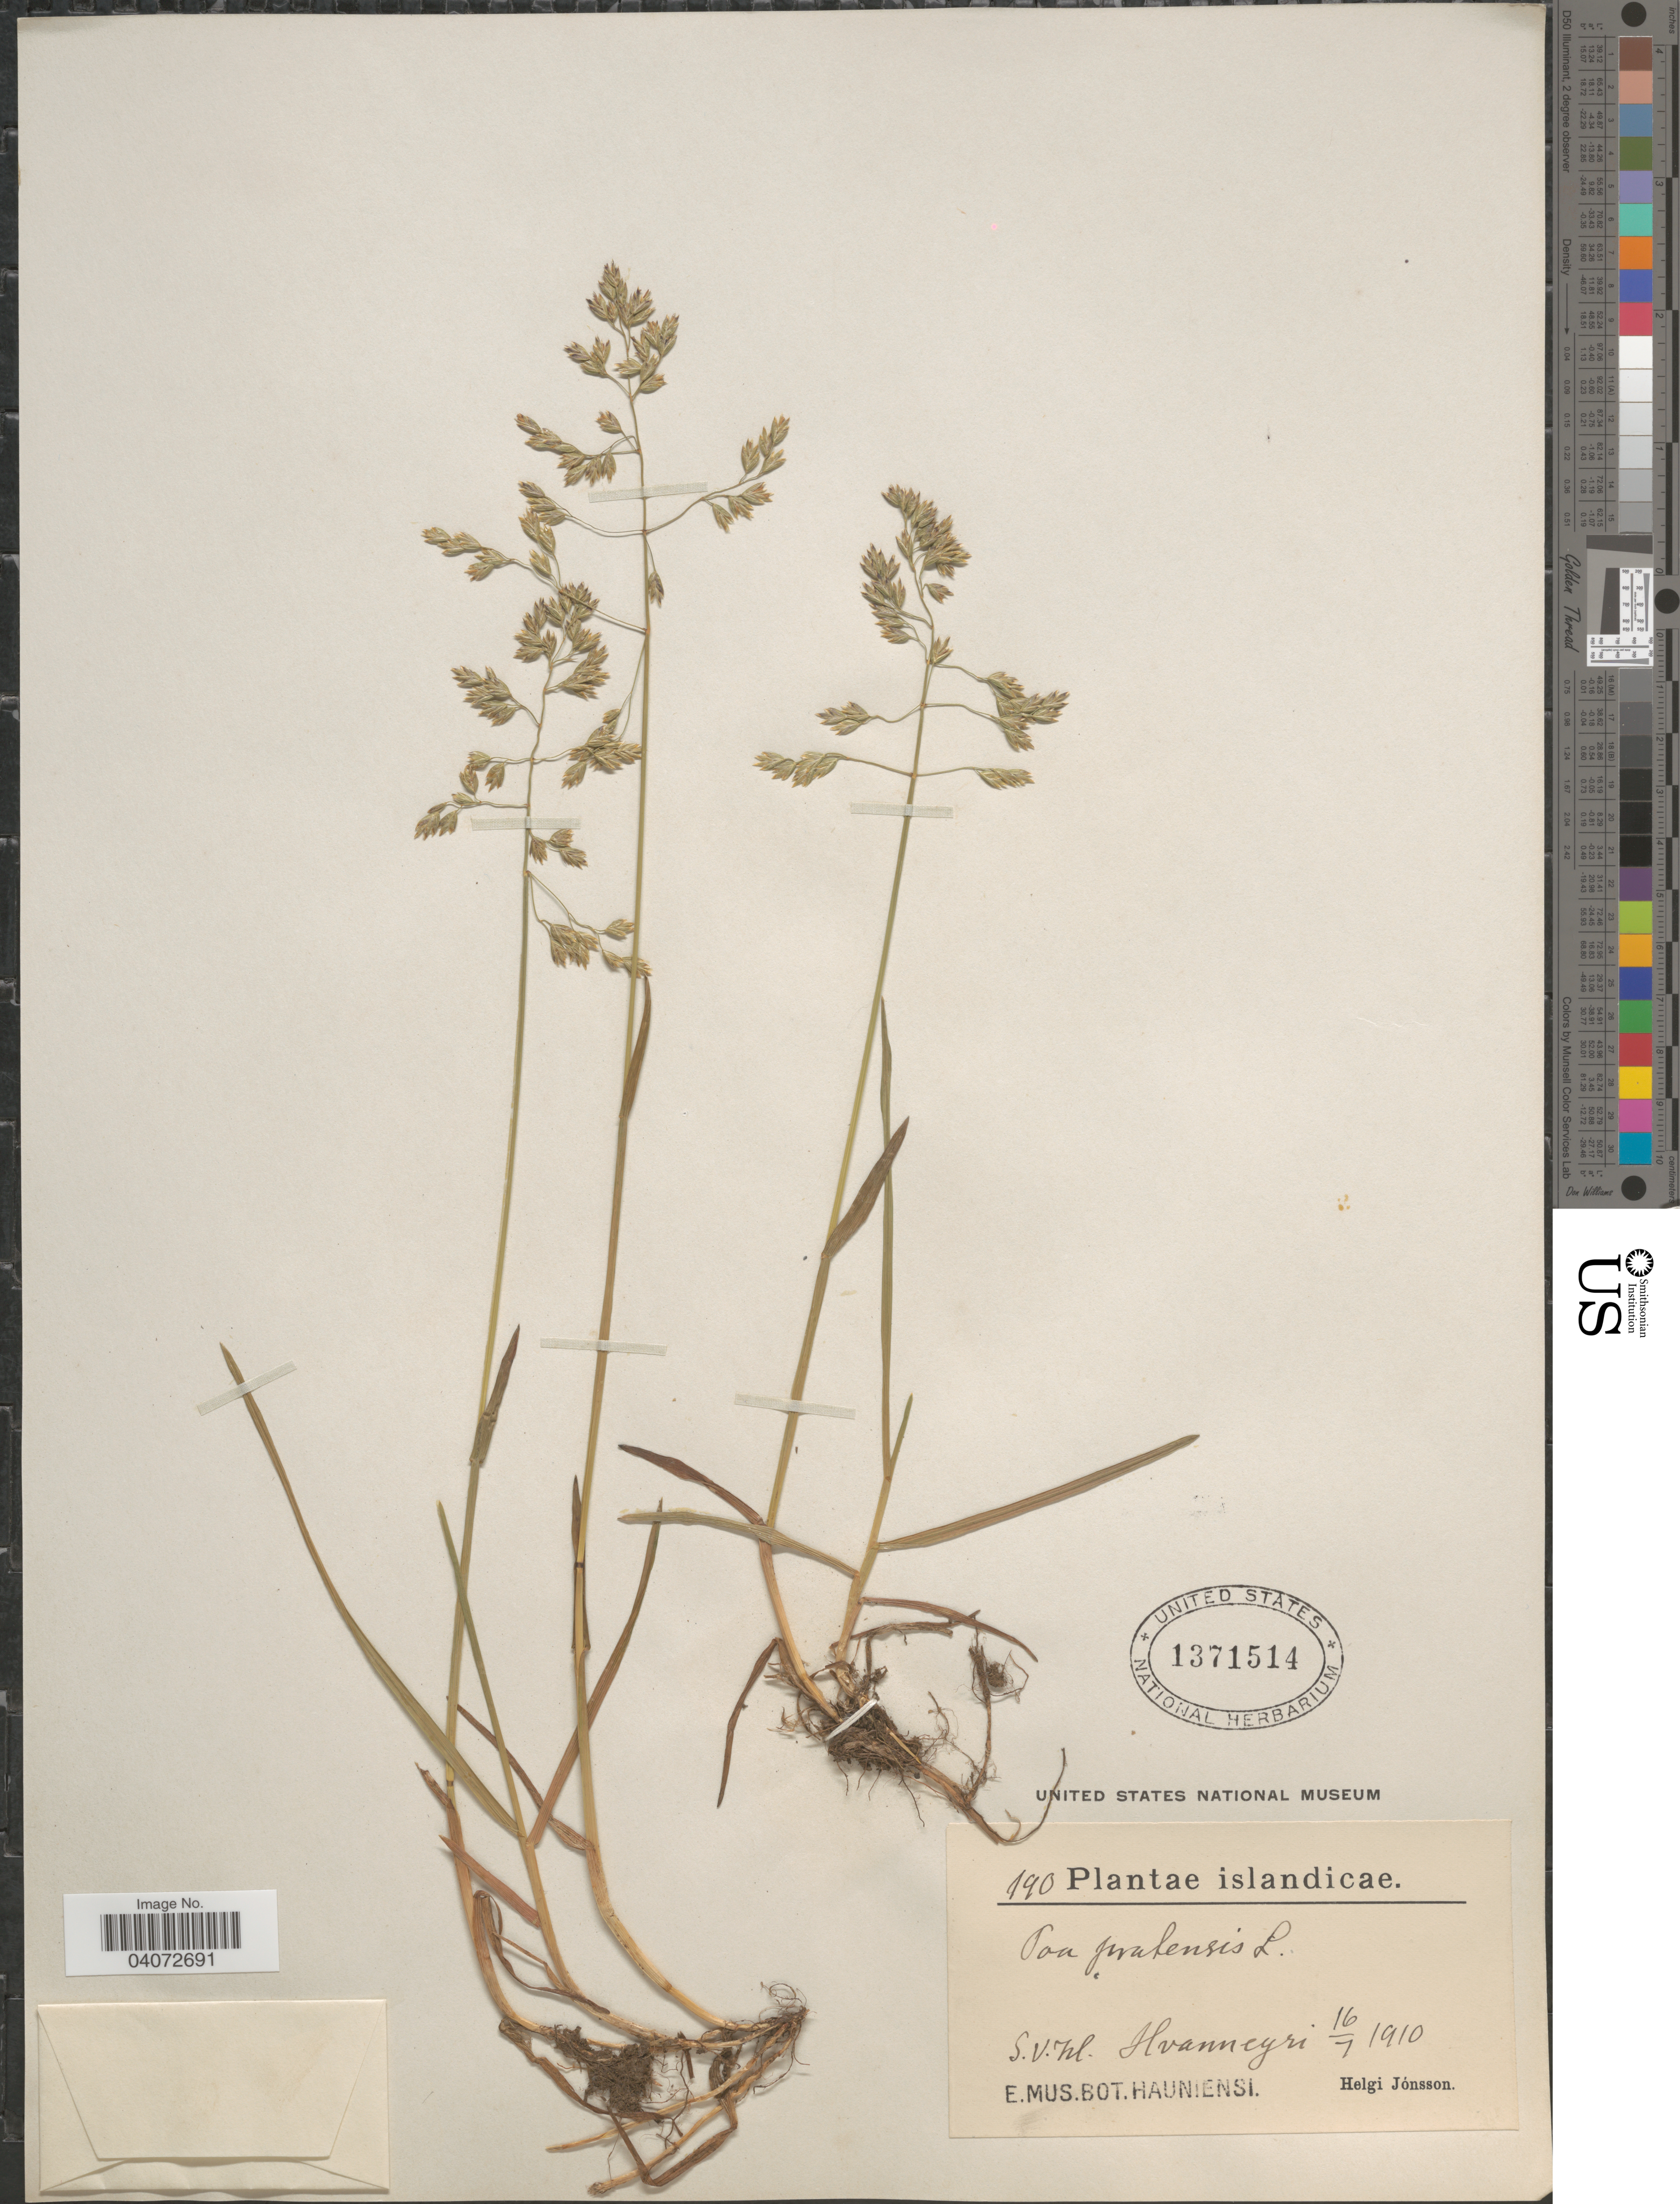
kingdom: Plantae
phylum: Tracheophyta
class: Liliopsida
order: Poales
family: Poaceae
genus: Poa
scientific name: Poa pratensis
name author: L.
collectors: H. Jónsson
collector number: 190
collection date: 1910-07-16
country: Iceland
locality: Islandicae. S.V. Isl. Hvaneyri.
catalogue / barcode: US 1371514